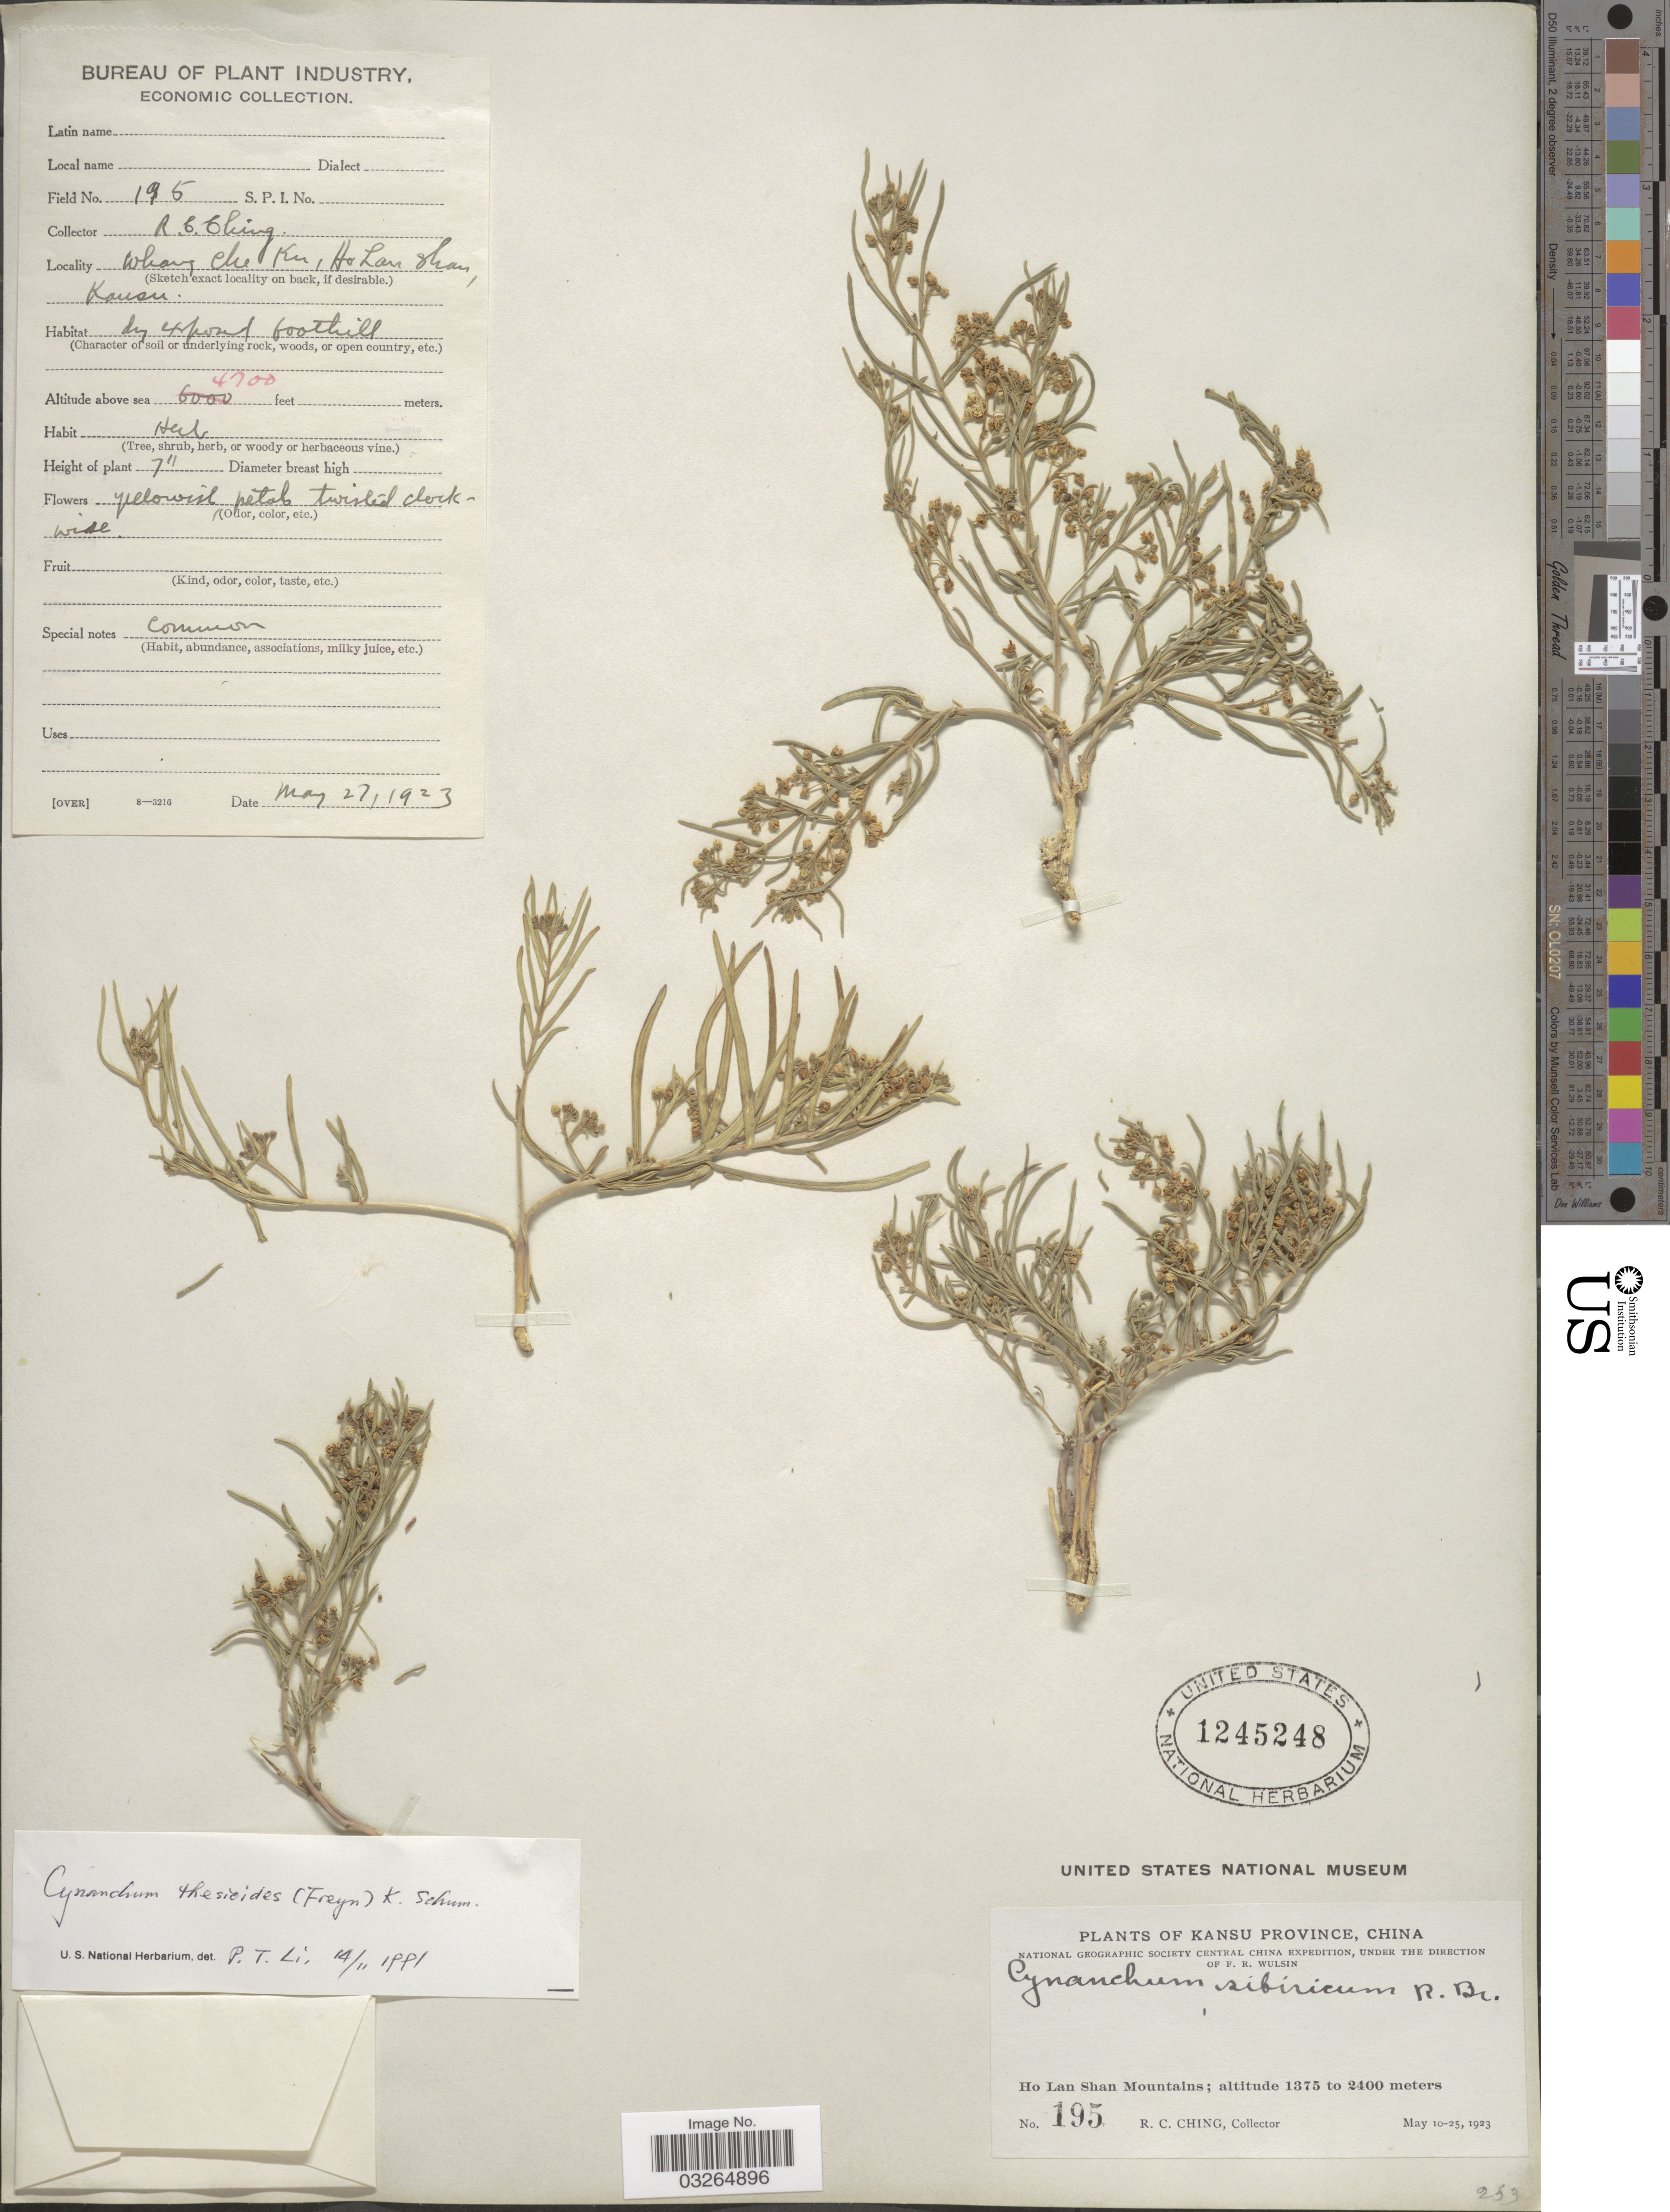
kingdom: Plantae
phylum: Tracheophyta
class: Magnoliopsida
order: Gentianales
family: Apocynaceae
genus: Cynanchum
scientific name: Cynanchum thesioides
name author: (Freyn) K. Schum.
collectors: R. C. Ching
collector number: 195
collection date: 1923-05-10/1923-05-27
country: China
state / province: Gansu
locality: Kansu Province. Ho Lan Shan Mountains. Whang Che Ku.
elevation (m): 1433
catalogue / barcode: US 1245248